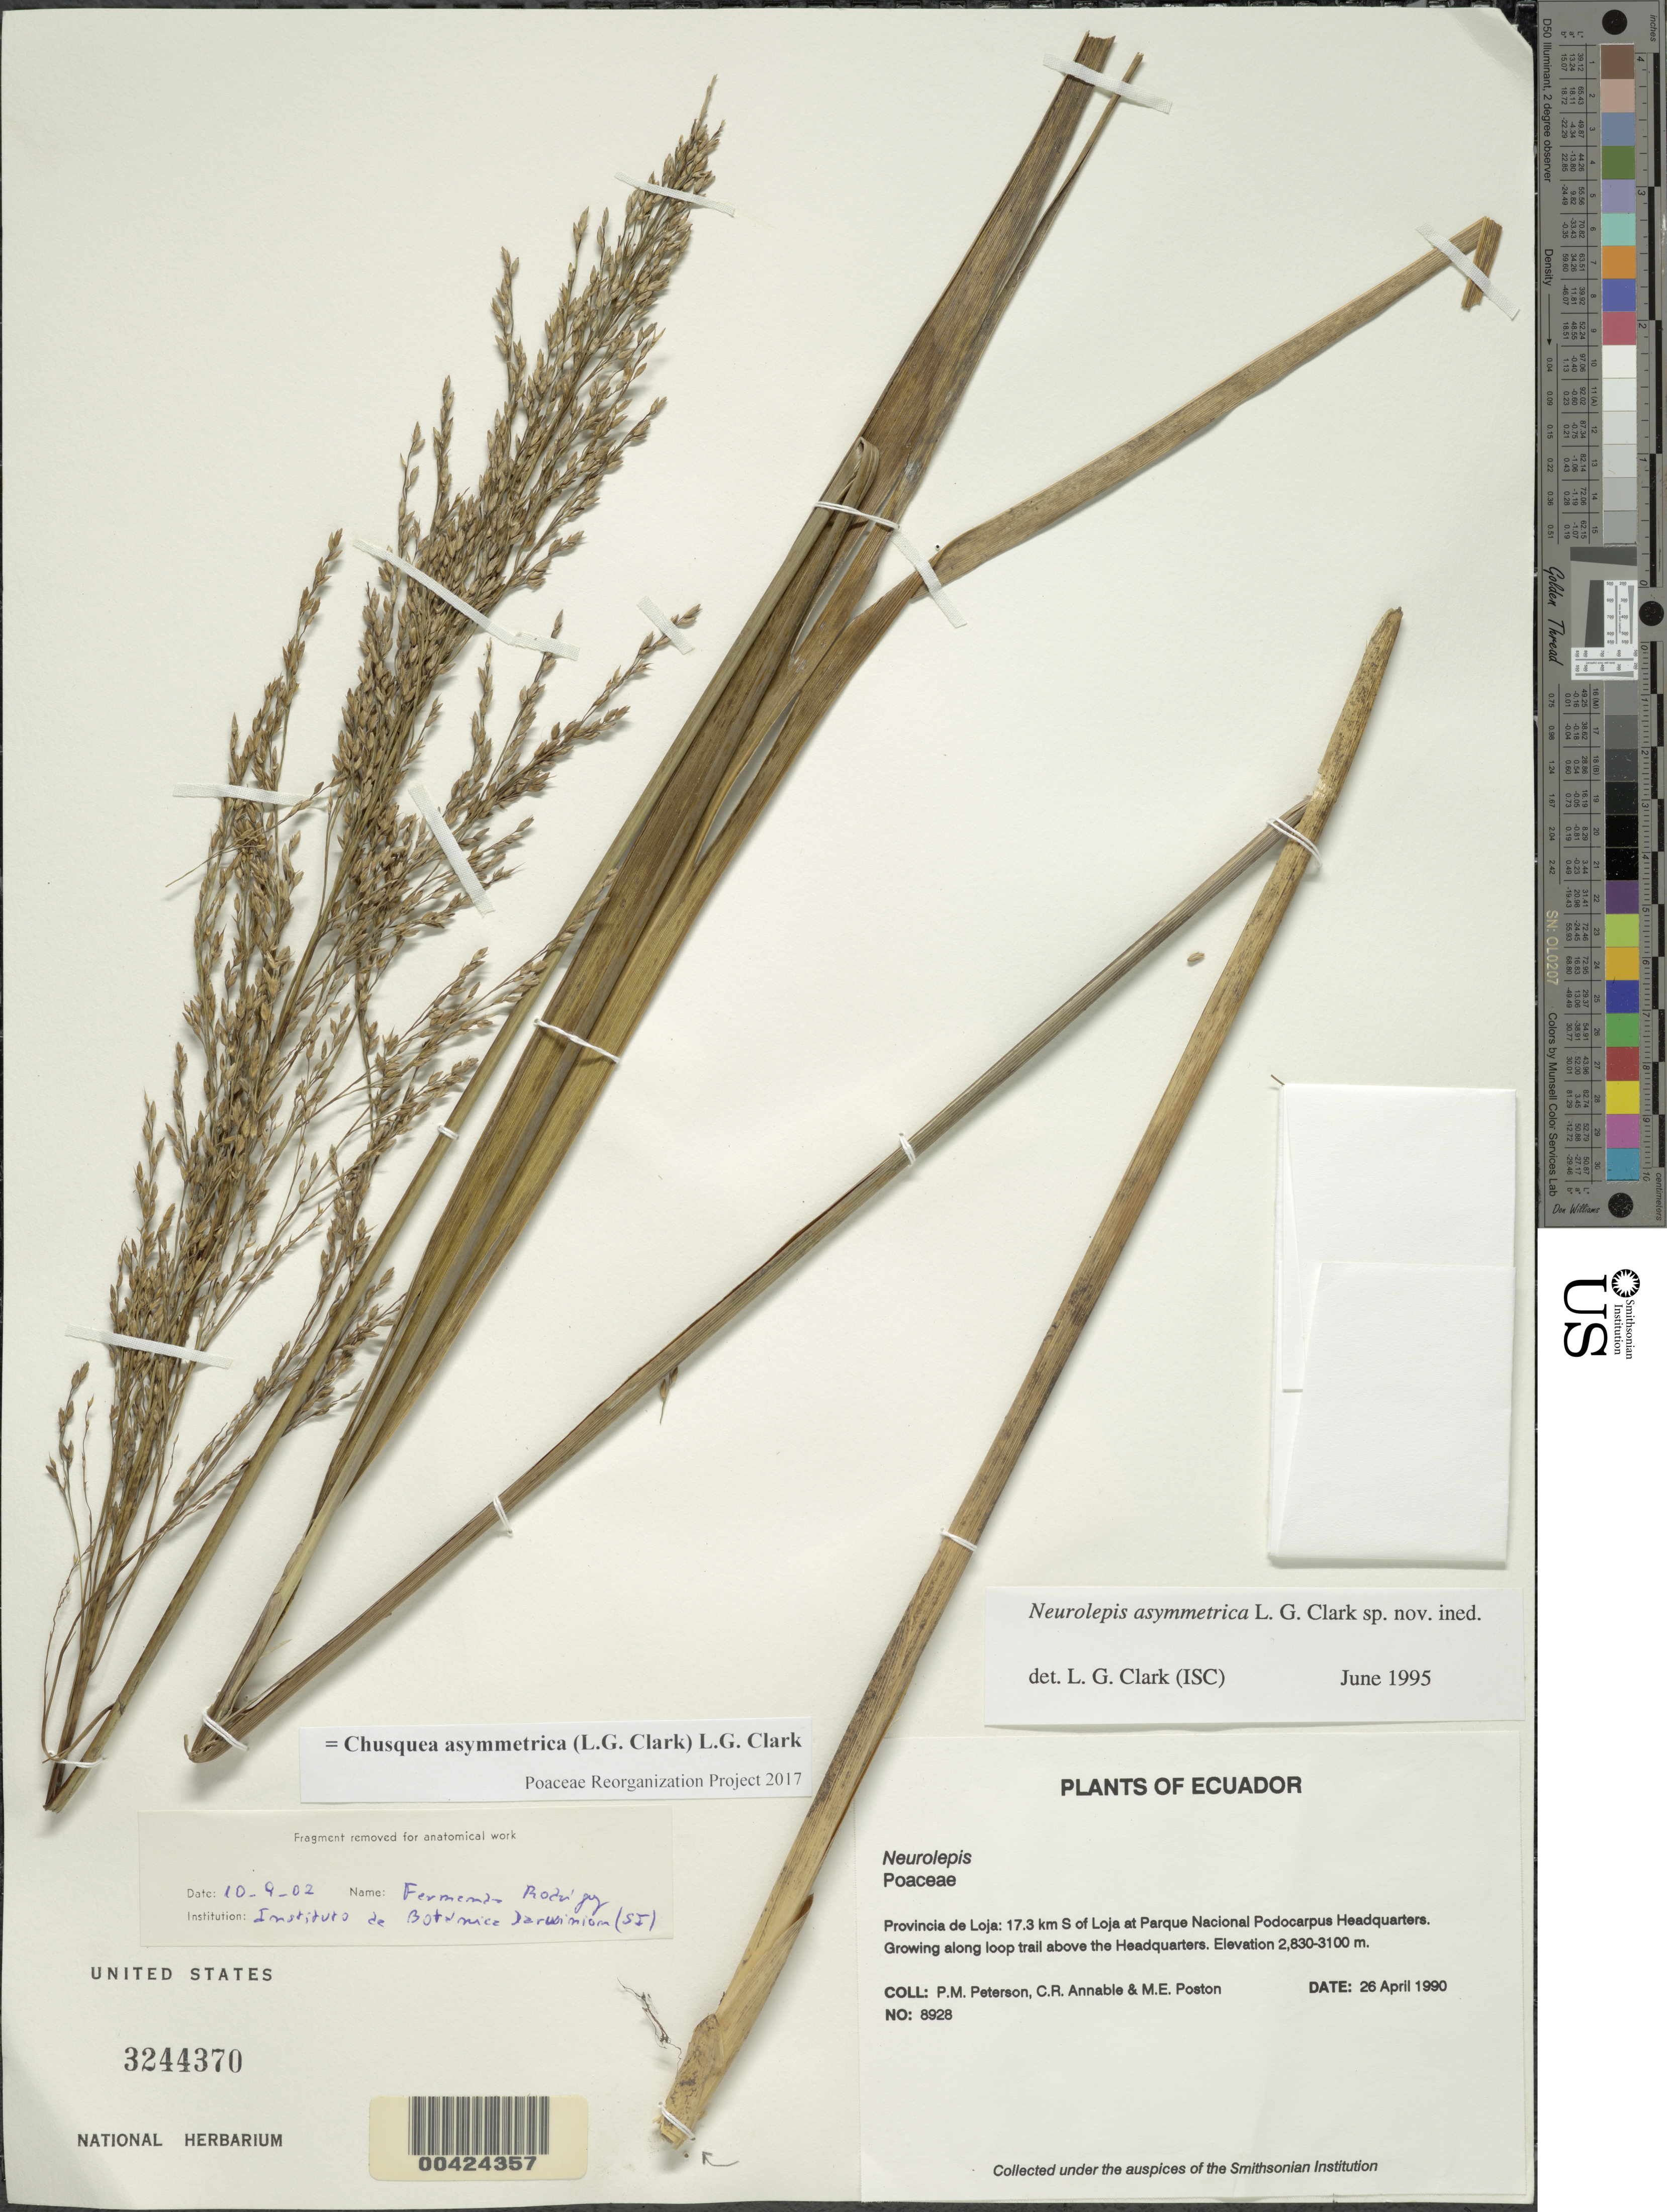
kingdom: Plantae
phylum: Tracheophyta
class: Liliopsida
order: Poales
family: Poaceae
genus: Chusquea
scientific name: Chusquea asymmetrica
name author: (L.G. Clark) L.G. Clark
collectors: P. M. Peterson, C. R. Annable & M. Poston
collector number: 8929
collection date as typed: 26 Apr 1990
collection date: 1990-04-26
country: Ecuador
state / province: Loja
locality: Parque Nacional de Podocarpus headquarters; 17.3 km S of Loja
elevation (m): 2830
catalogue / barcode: US 3244370